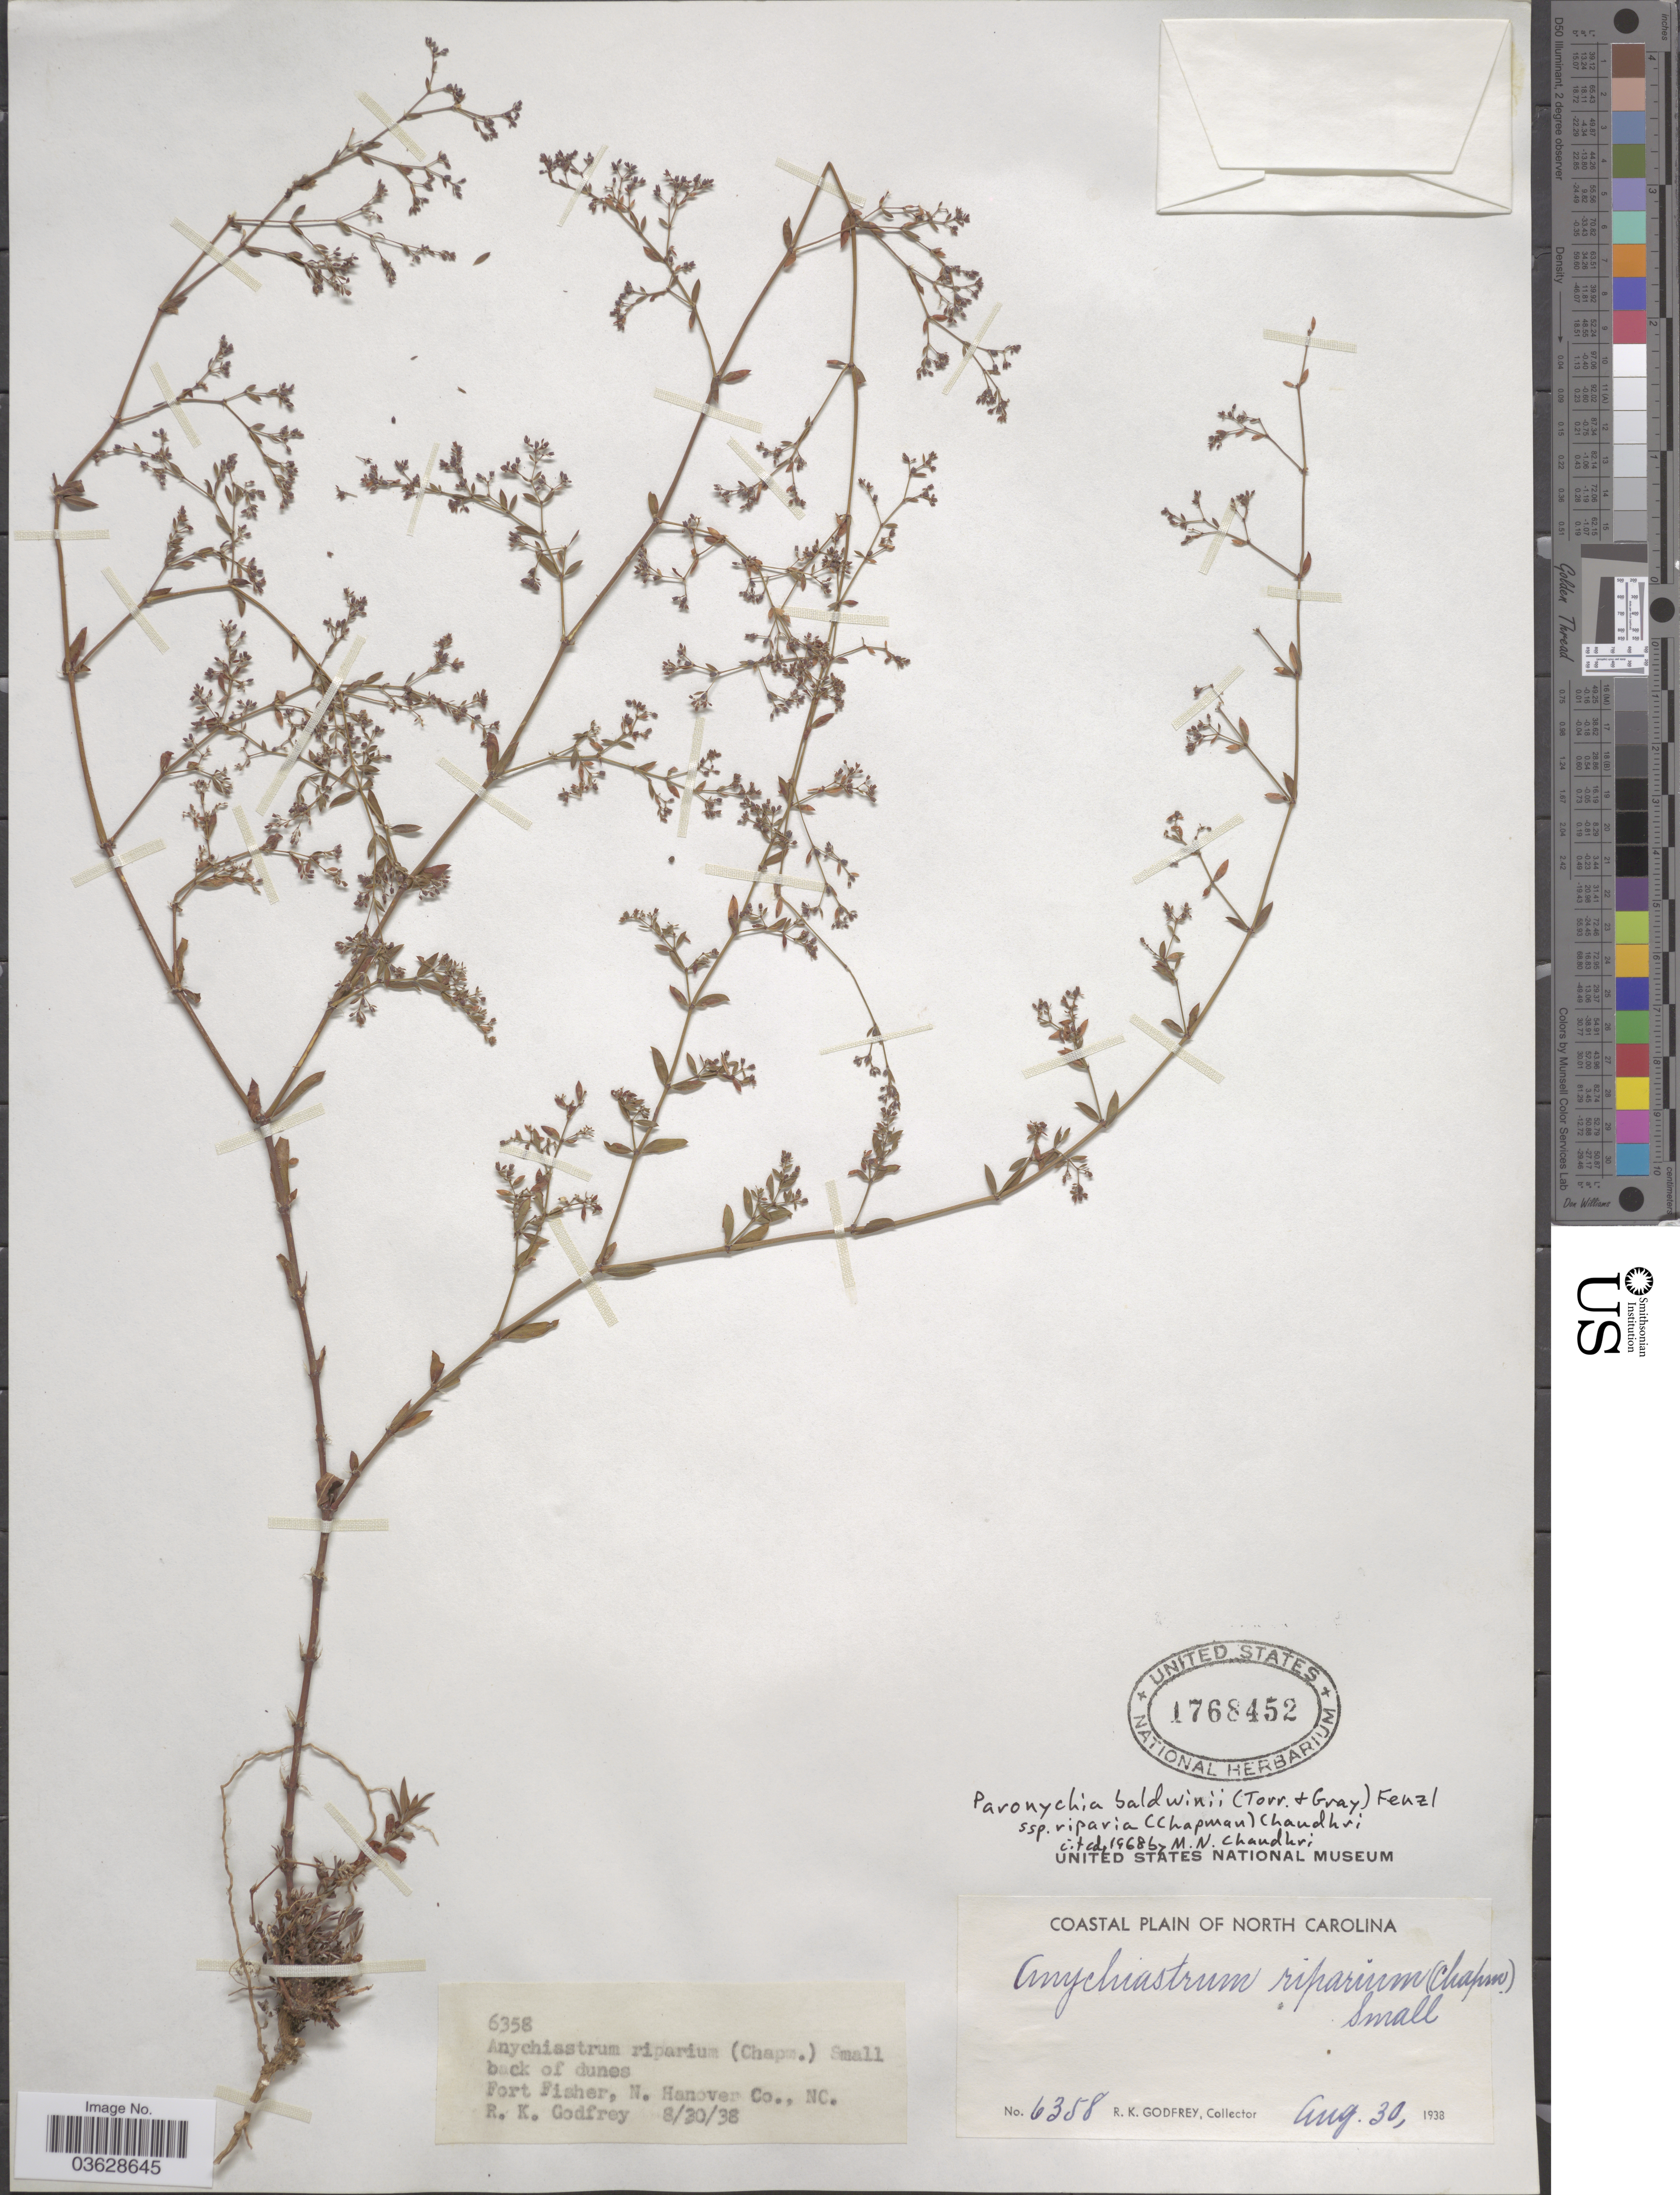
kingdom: Plantae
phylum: Tracheophyta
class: Magnoliopsida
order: Caryophyllales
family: Caryophyllaceae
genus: Paronychia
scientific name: Paronychia baldwinii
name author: (A. Gray & Torr.) Fenzl ex Walp.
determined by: Strong, Mark T., (BOT), Smithsonian Institution - National Museum of Natural History (UNITED STATES)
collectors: R. K. Godfrey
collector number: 6358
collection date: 1938-08-30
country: United States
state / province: North Carolina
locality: Coastal Plain. Fort Fisher, N. Hanover Co.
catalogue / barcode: US 1768452